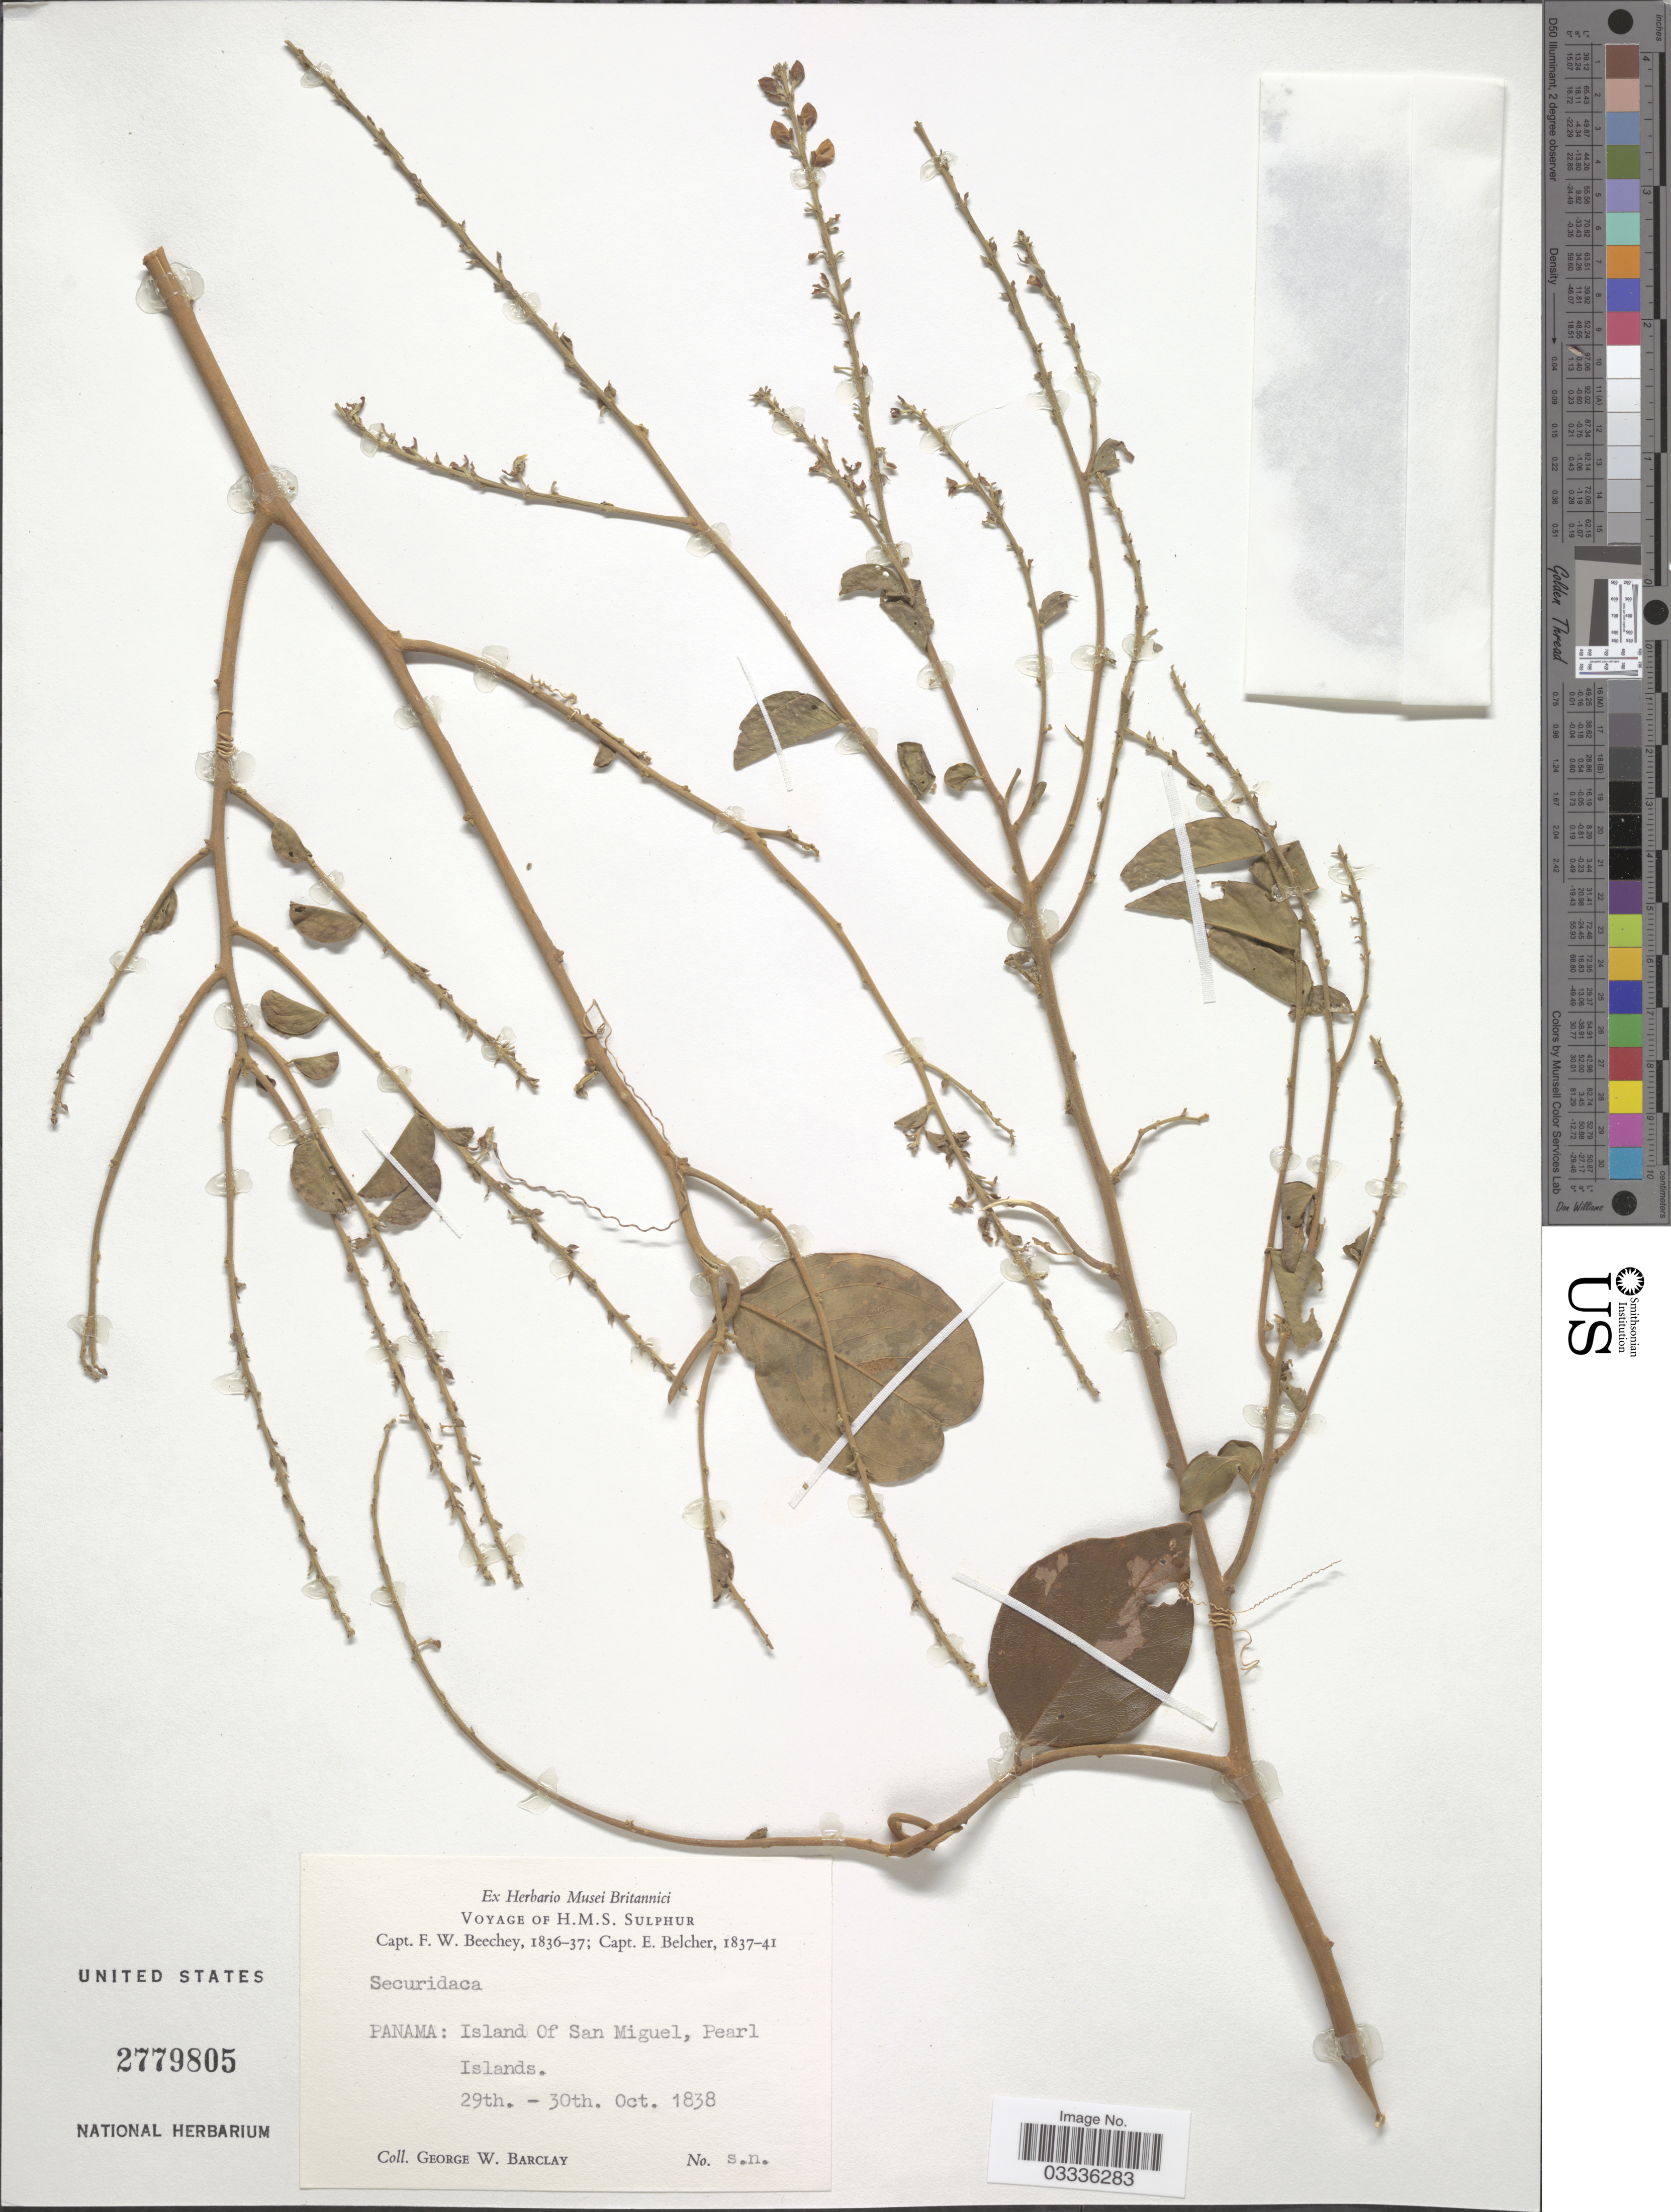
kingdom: Plantae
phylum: Tracheophyta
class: Magnoliopsida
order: Fabales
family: Polygalaceae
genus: Securidaca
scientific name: Securidaca sp.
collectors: G. W. Barclay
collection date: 1838-10-29/1838-10-30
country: Panama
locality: Island of San Miguel, Pearl Islands.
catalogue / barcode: US 2779805